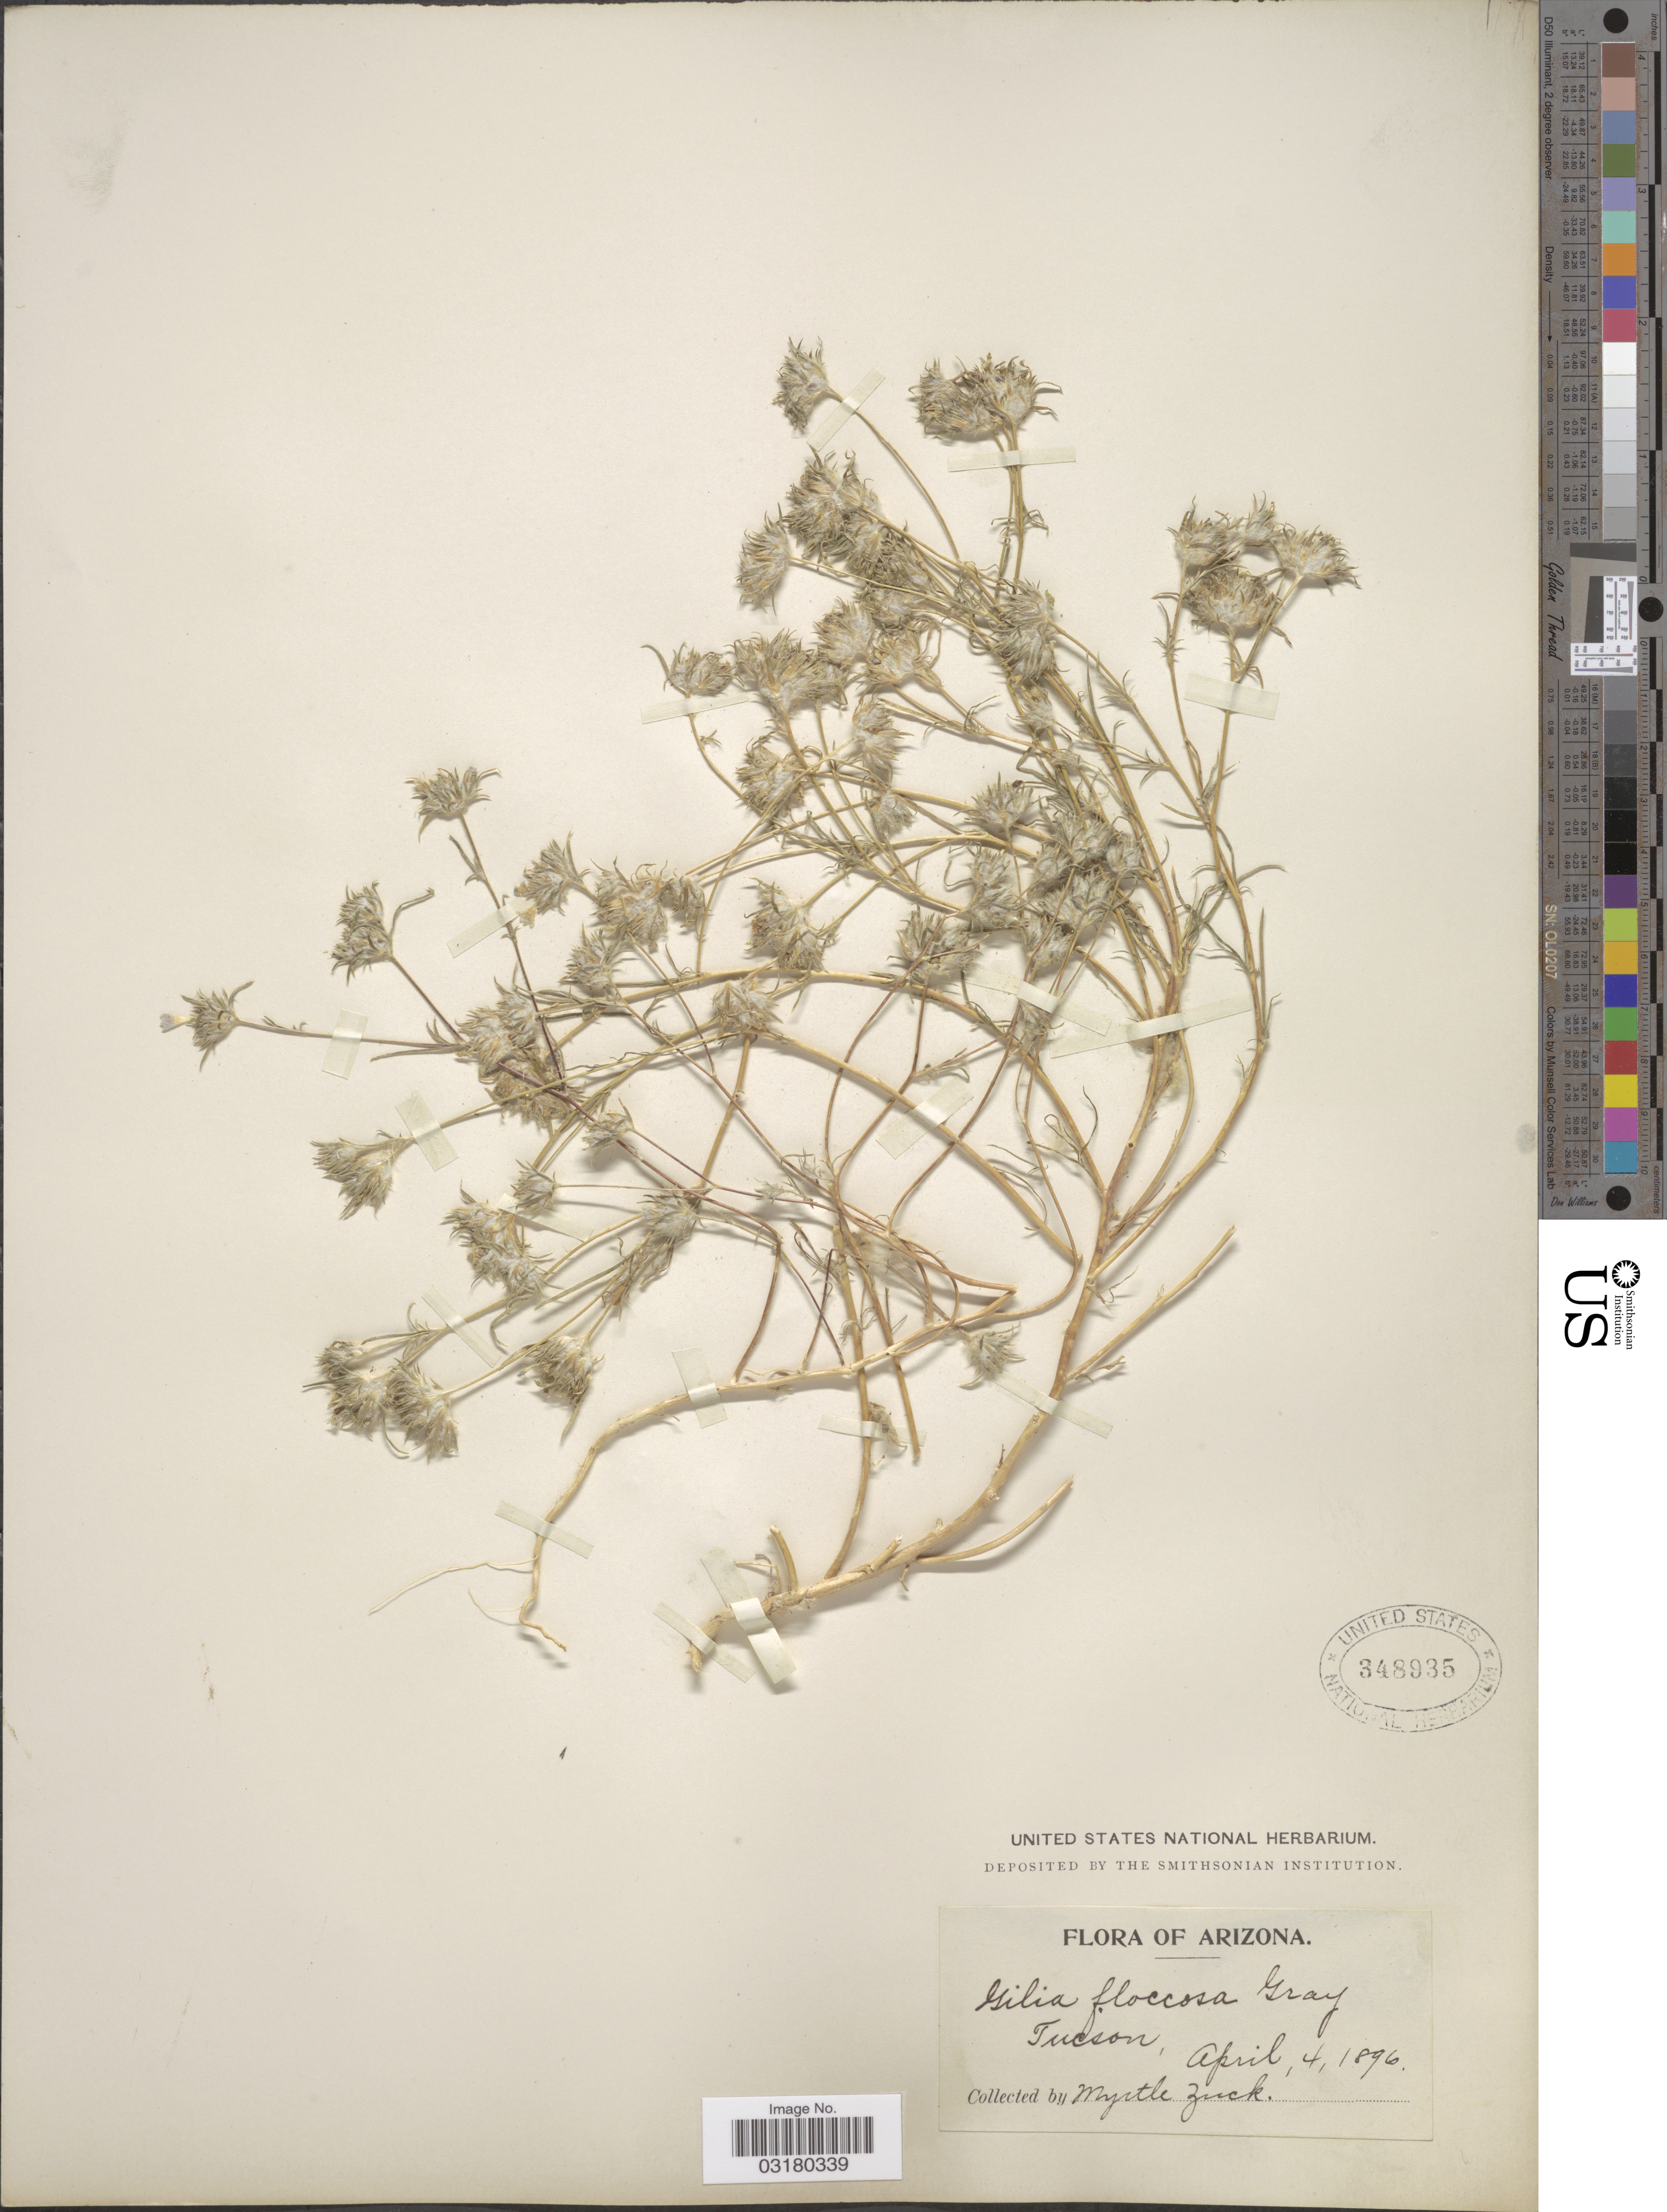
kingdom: Plantae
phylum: Tracheophyta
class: Magnoliopsida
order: Ericales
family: Polemoniaceae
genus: Eriastrum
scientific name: Eriastrum sp.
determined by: Strong, Mark T., (BOT), Smithsonian Institution - National Museum of Natural History (UNITED STATES)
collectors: M. Zuck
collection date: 1896-04-04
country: United States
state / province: Arizona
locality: Tucson.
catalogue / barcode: US 348935